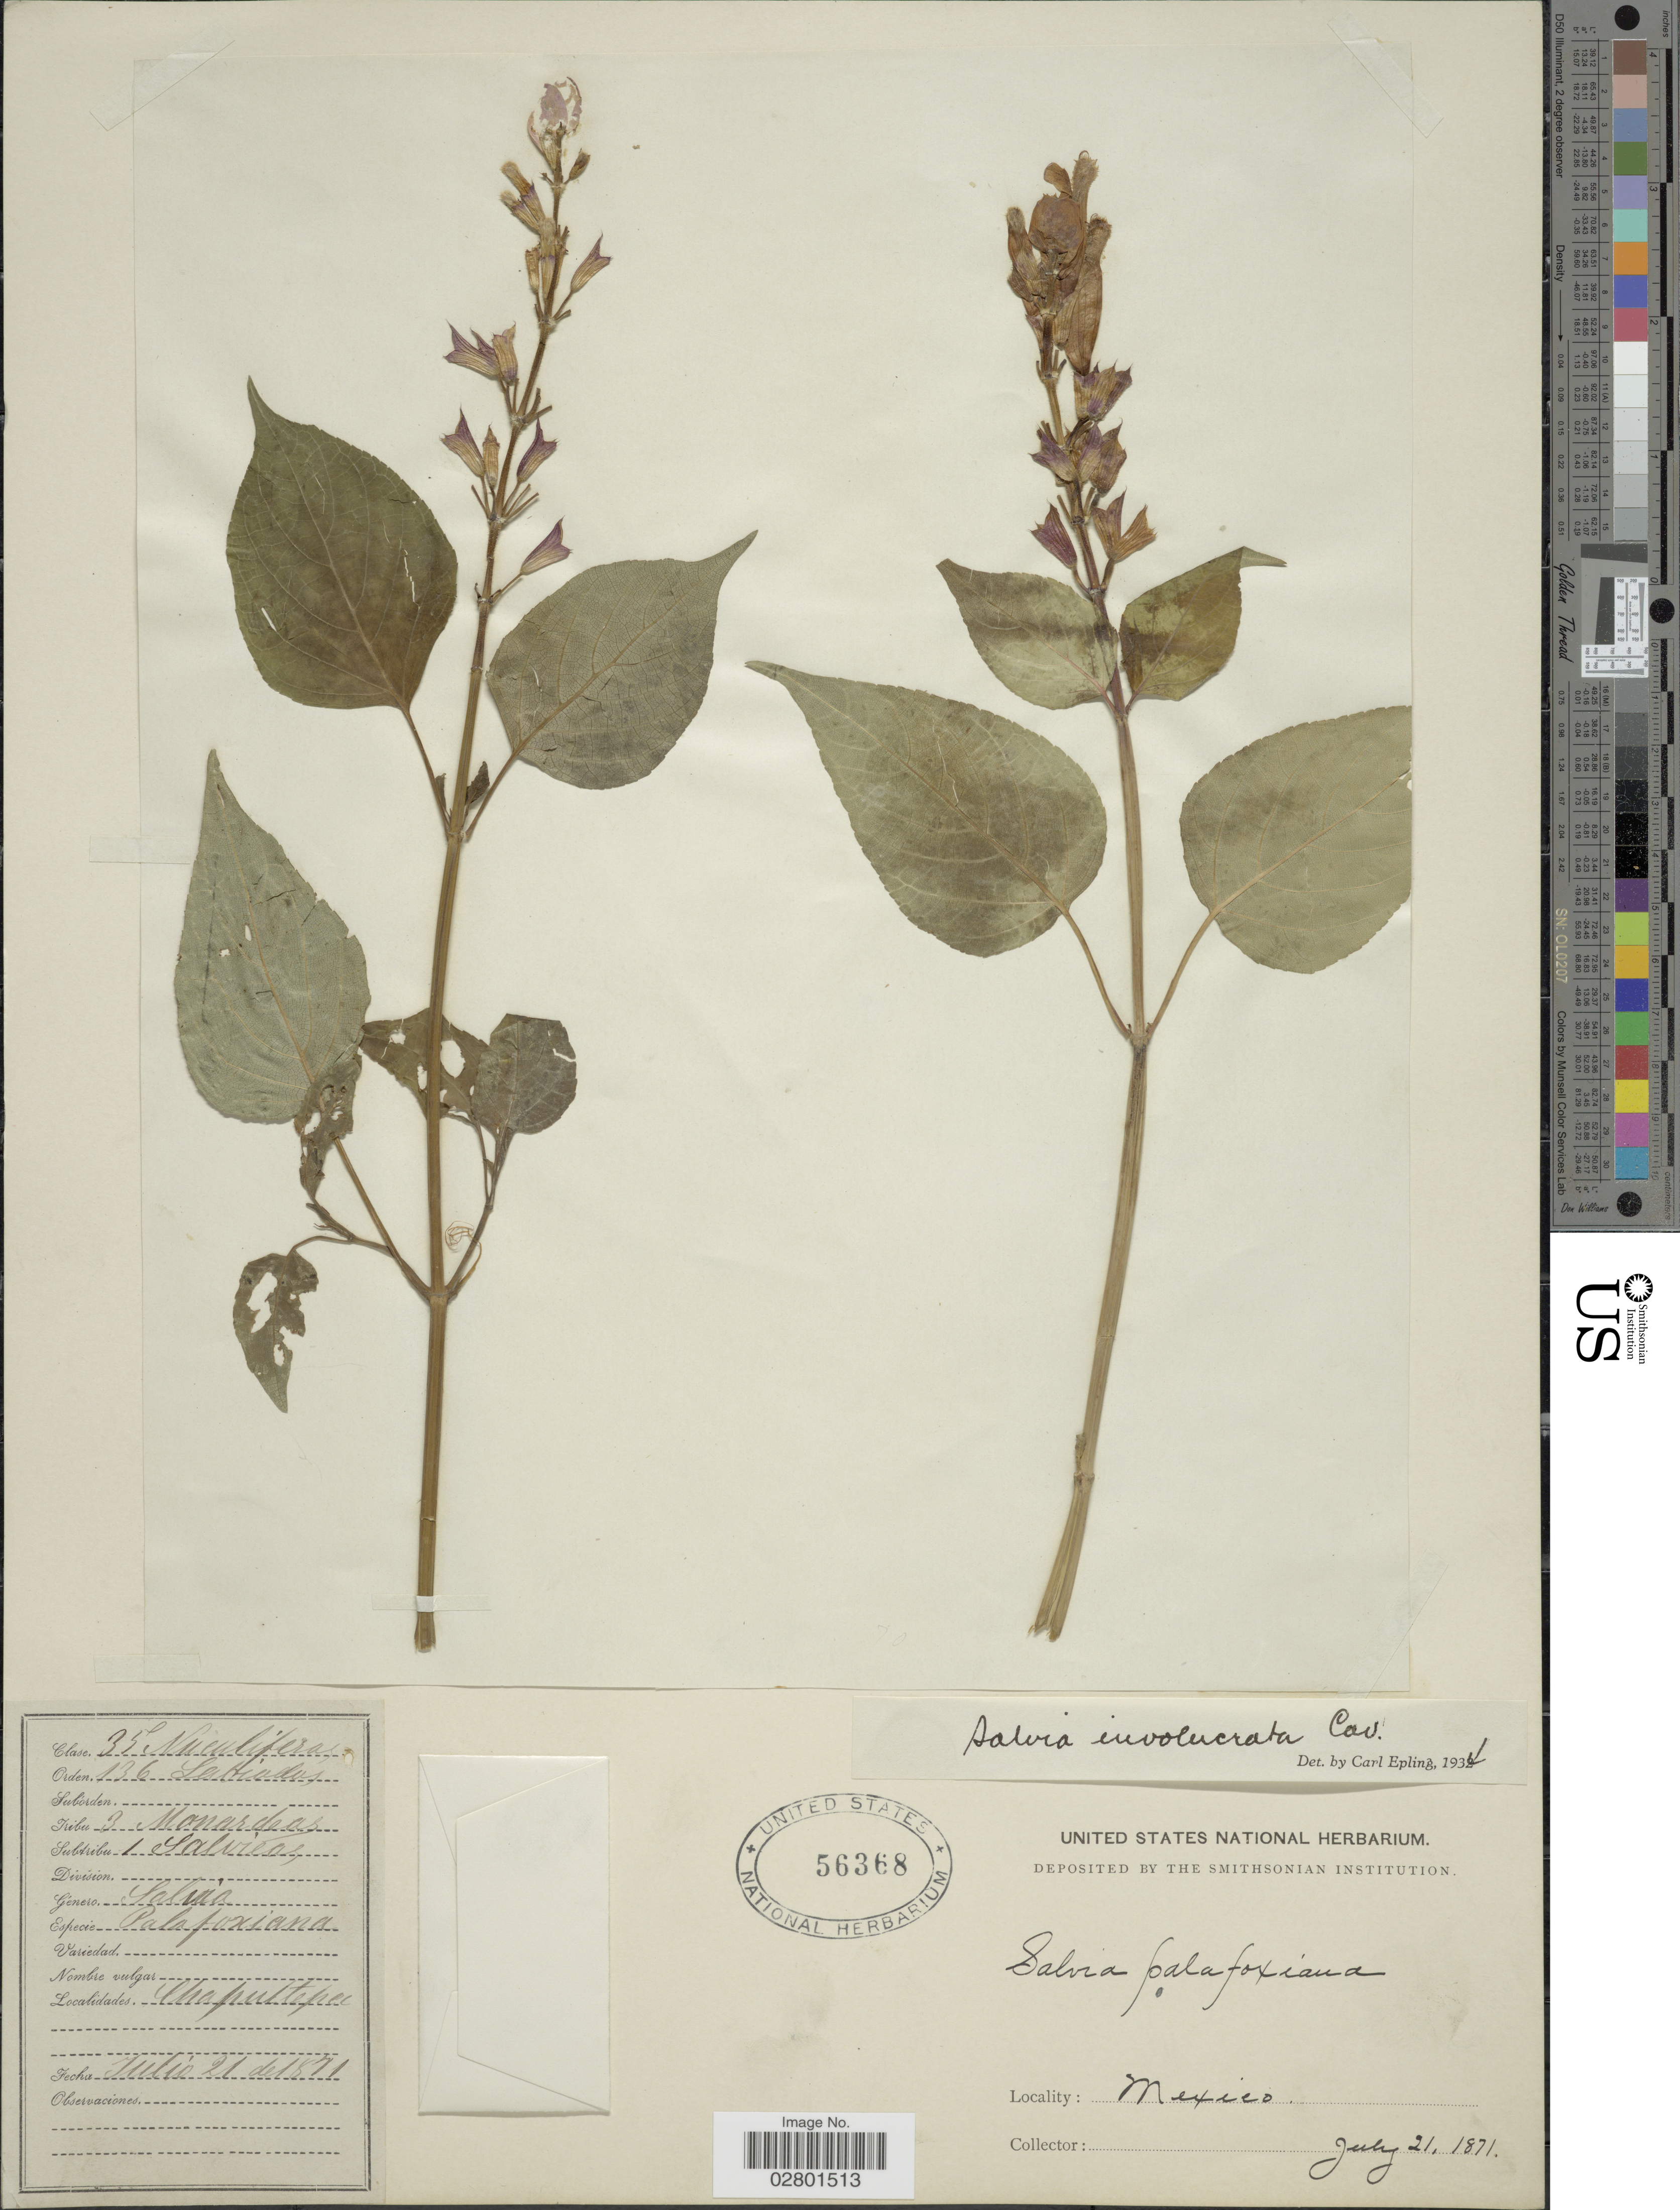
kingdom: Plantae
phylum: Tracheophyta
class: Magnoliopsida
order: Lamiales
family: Lamiaceae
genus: Salvia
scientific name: Salvia involucrata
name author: Cav.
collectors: ex herb. United States National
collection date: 1871-07-21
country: Mexico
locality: Chapultepec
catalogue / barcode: US 56368